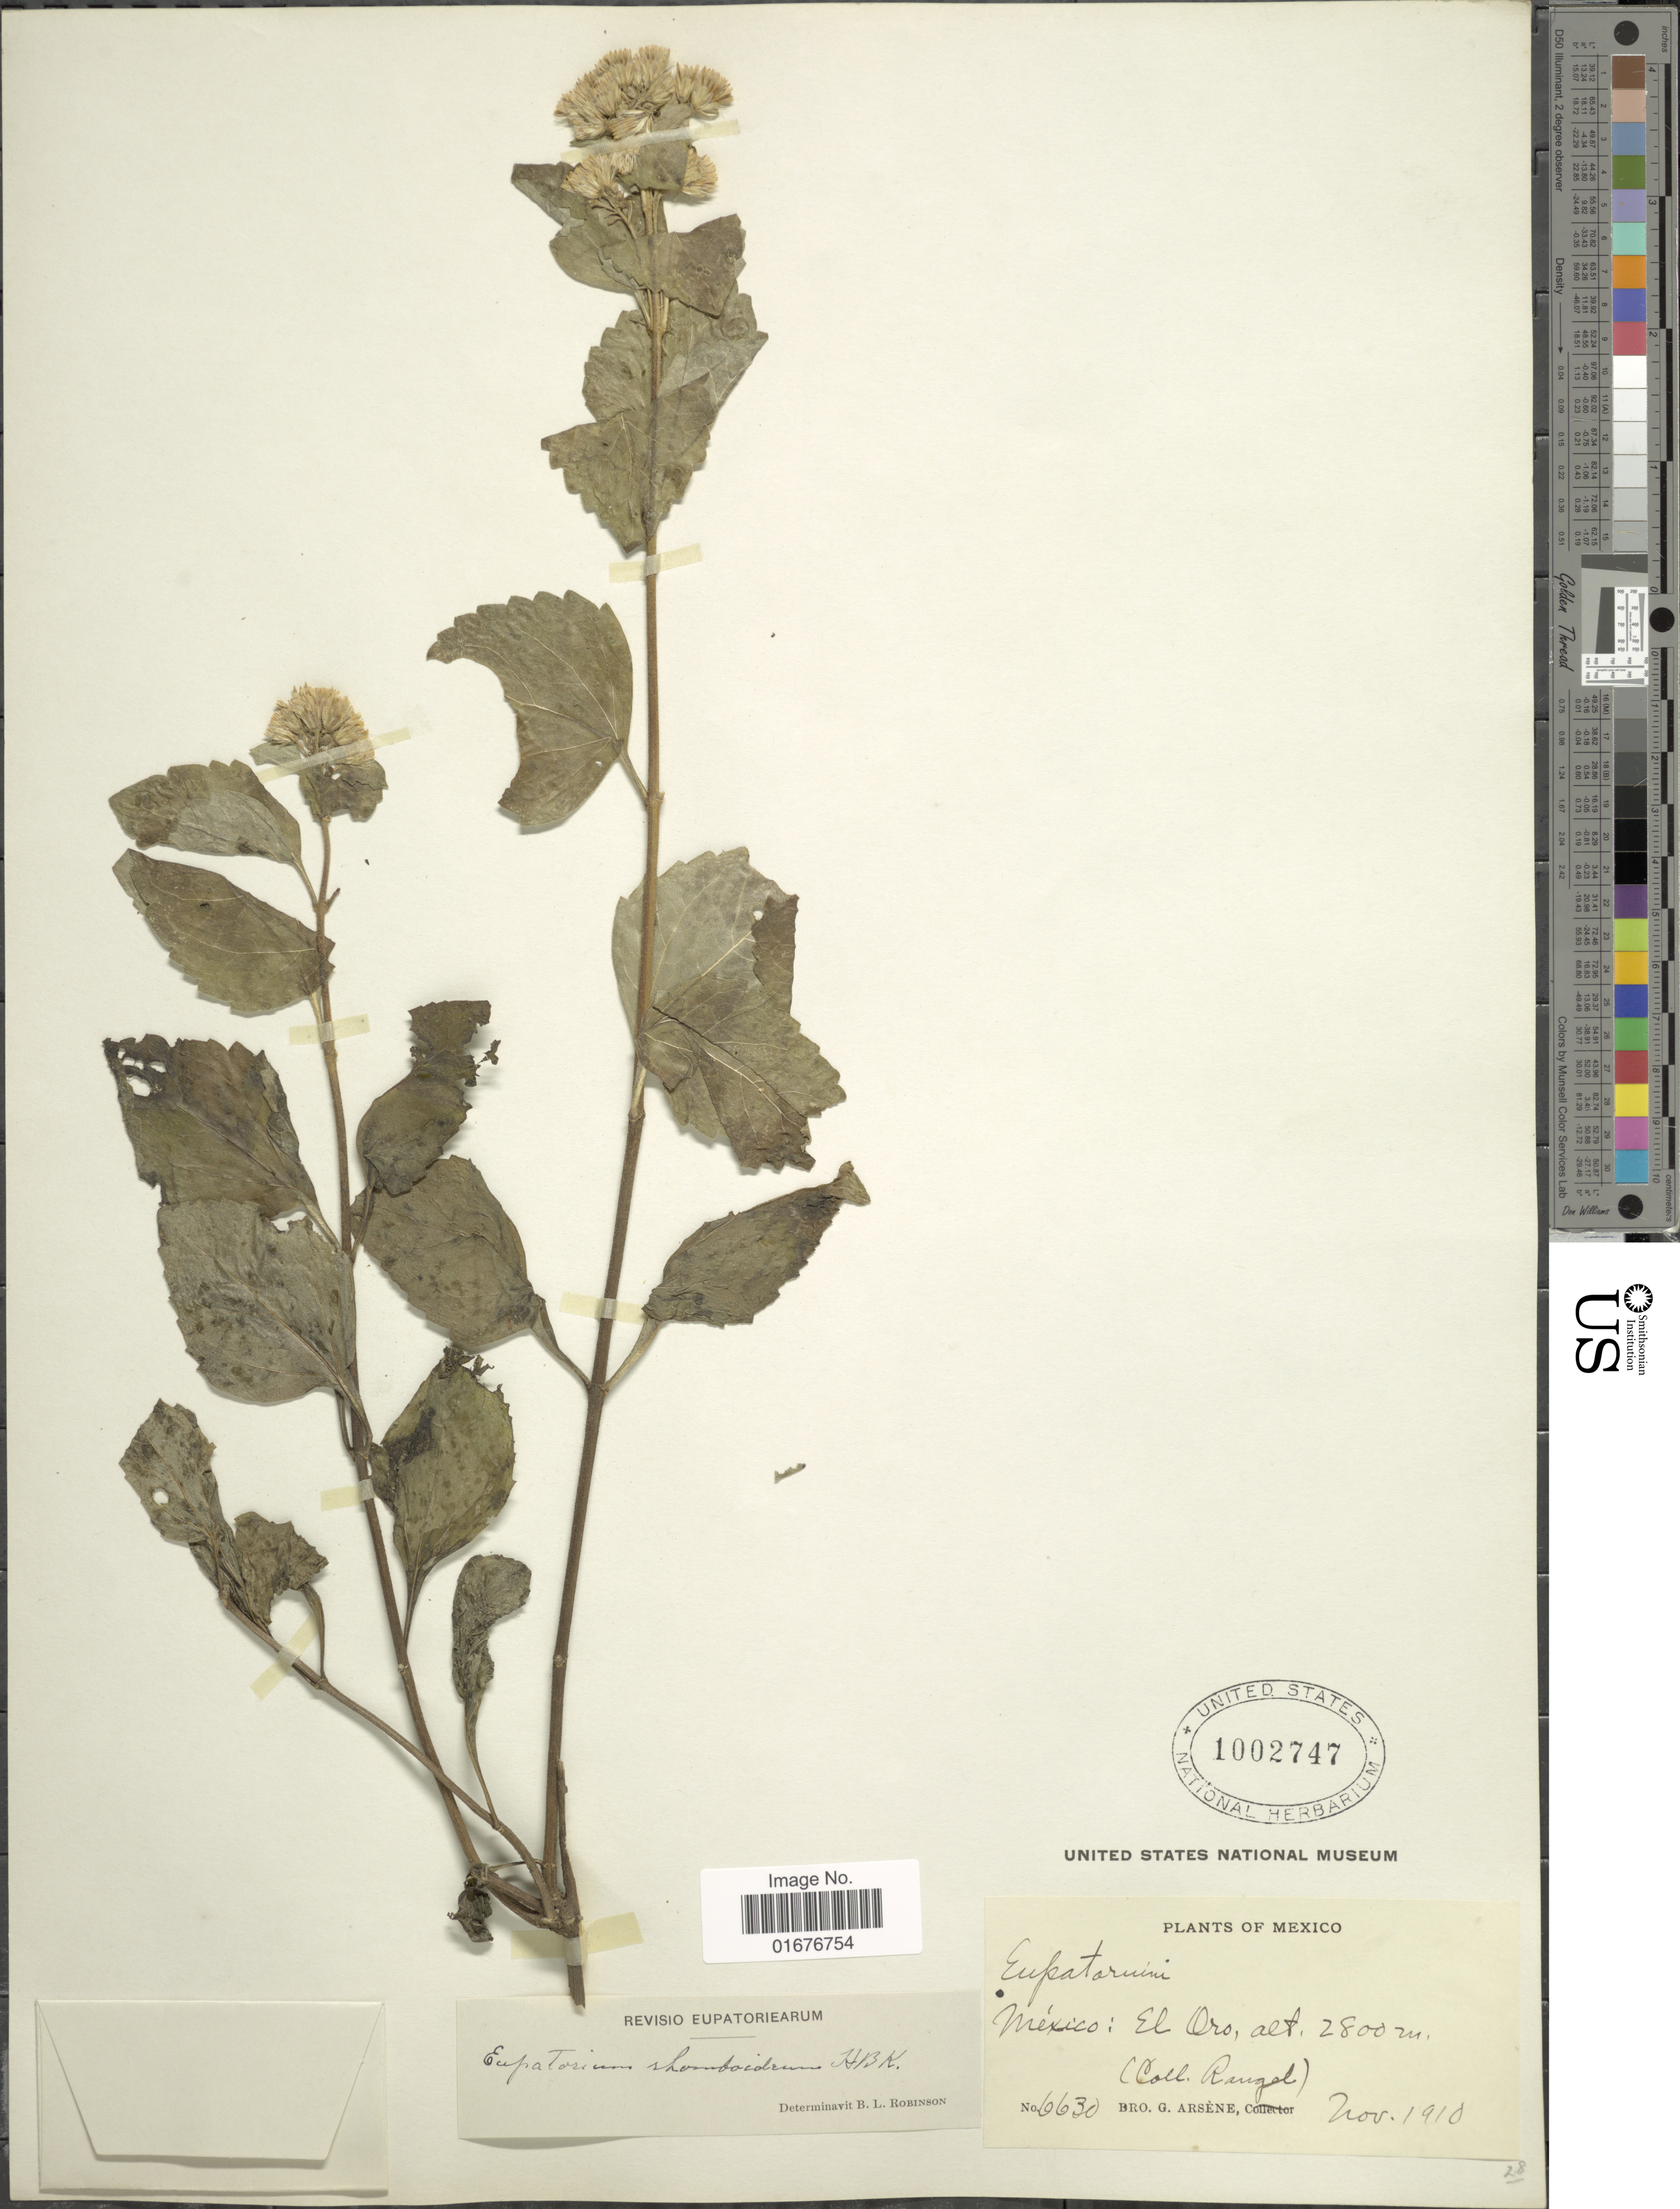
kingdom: Plantae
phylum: Tracheophyta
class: Magnoliopsida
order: Asterales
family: Asteraceae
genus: Ageratina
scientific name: Ageratina rhomboidea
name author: (Kunth) R.M. King & H. Rob.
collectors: -- Rangel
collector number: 6630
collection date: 1910-11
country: Mexico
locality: El Oro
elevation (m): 2800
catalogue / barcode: US 1002747